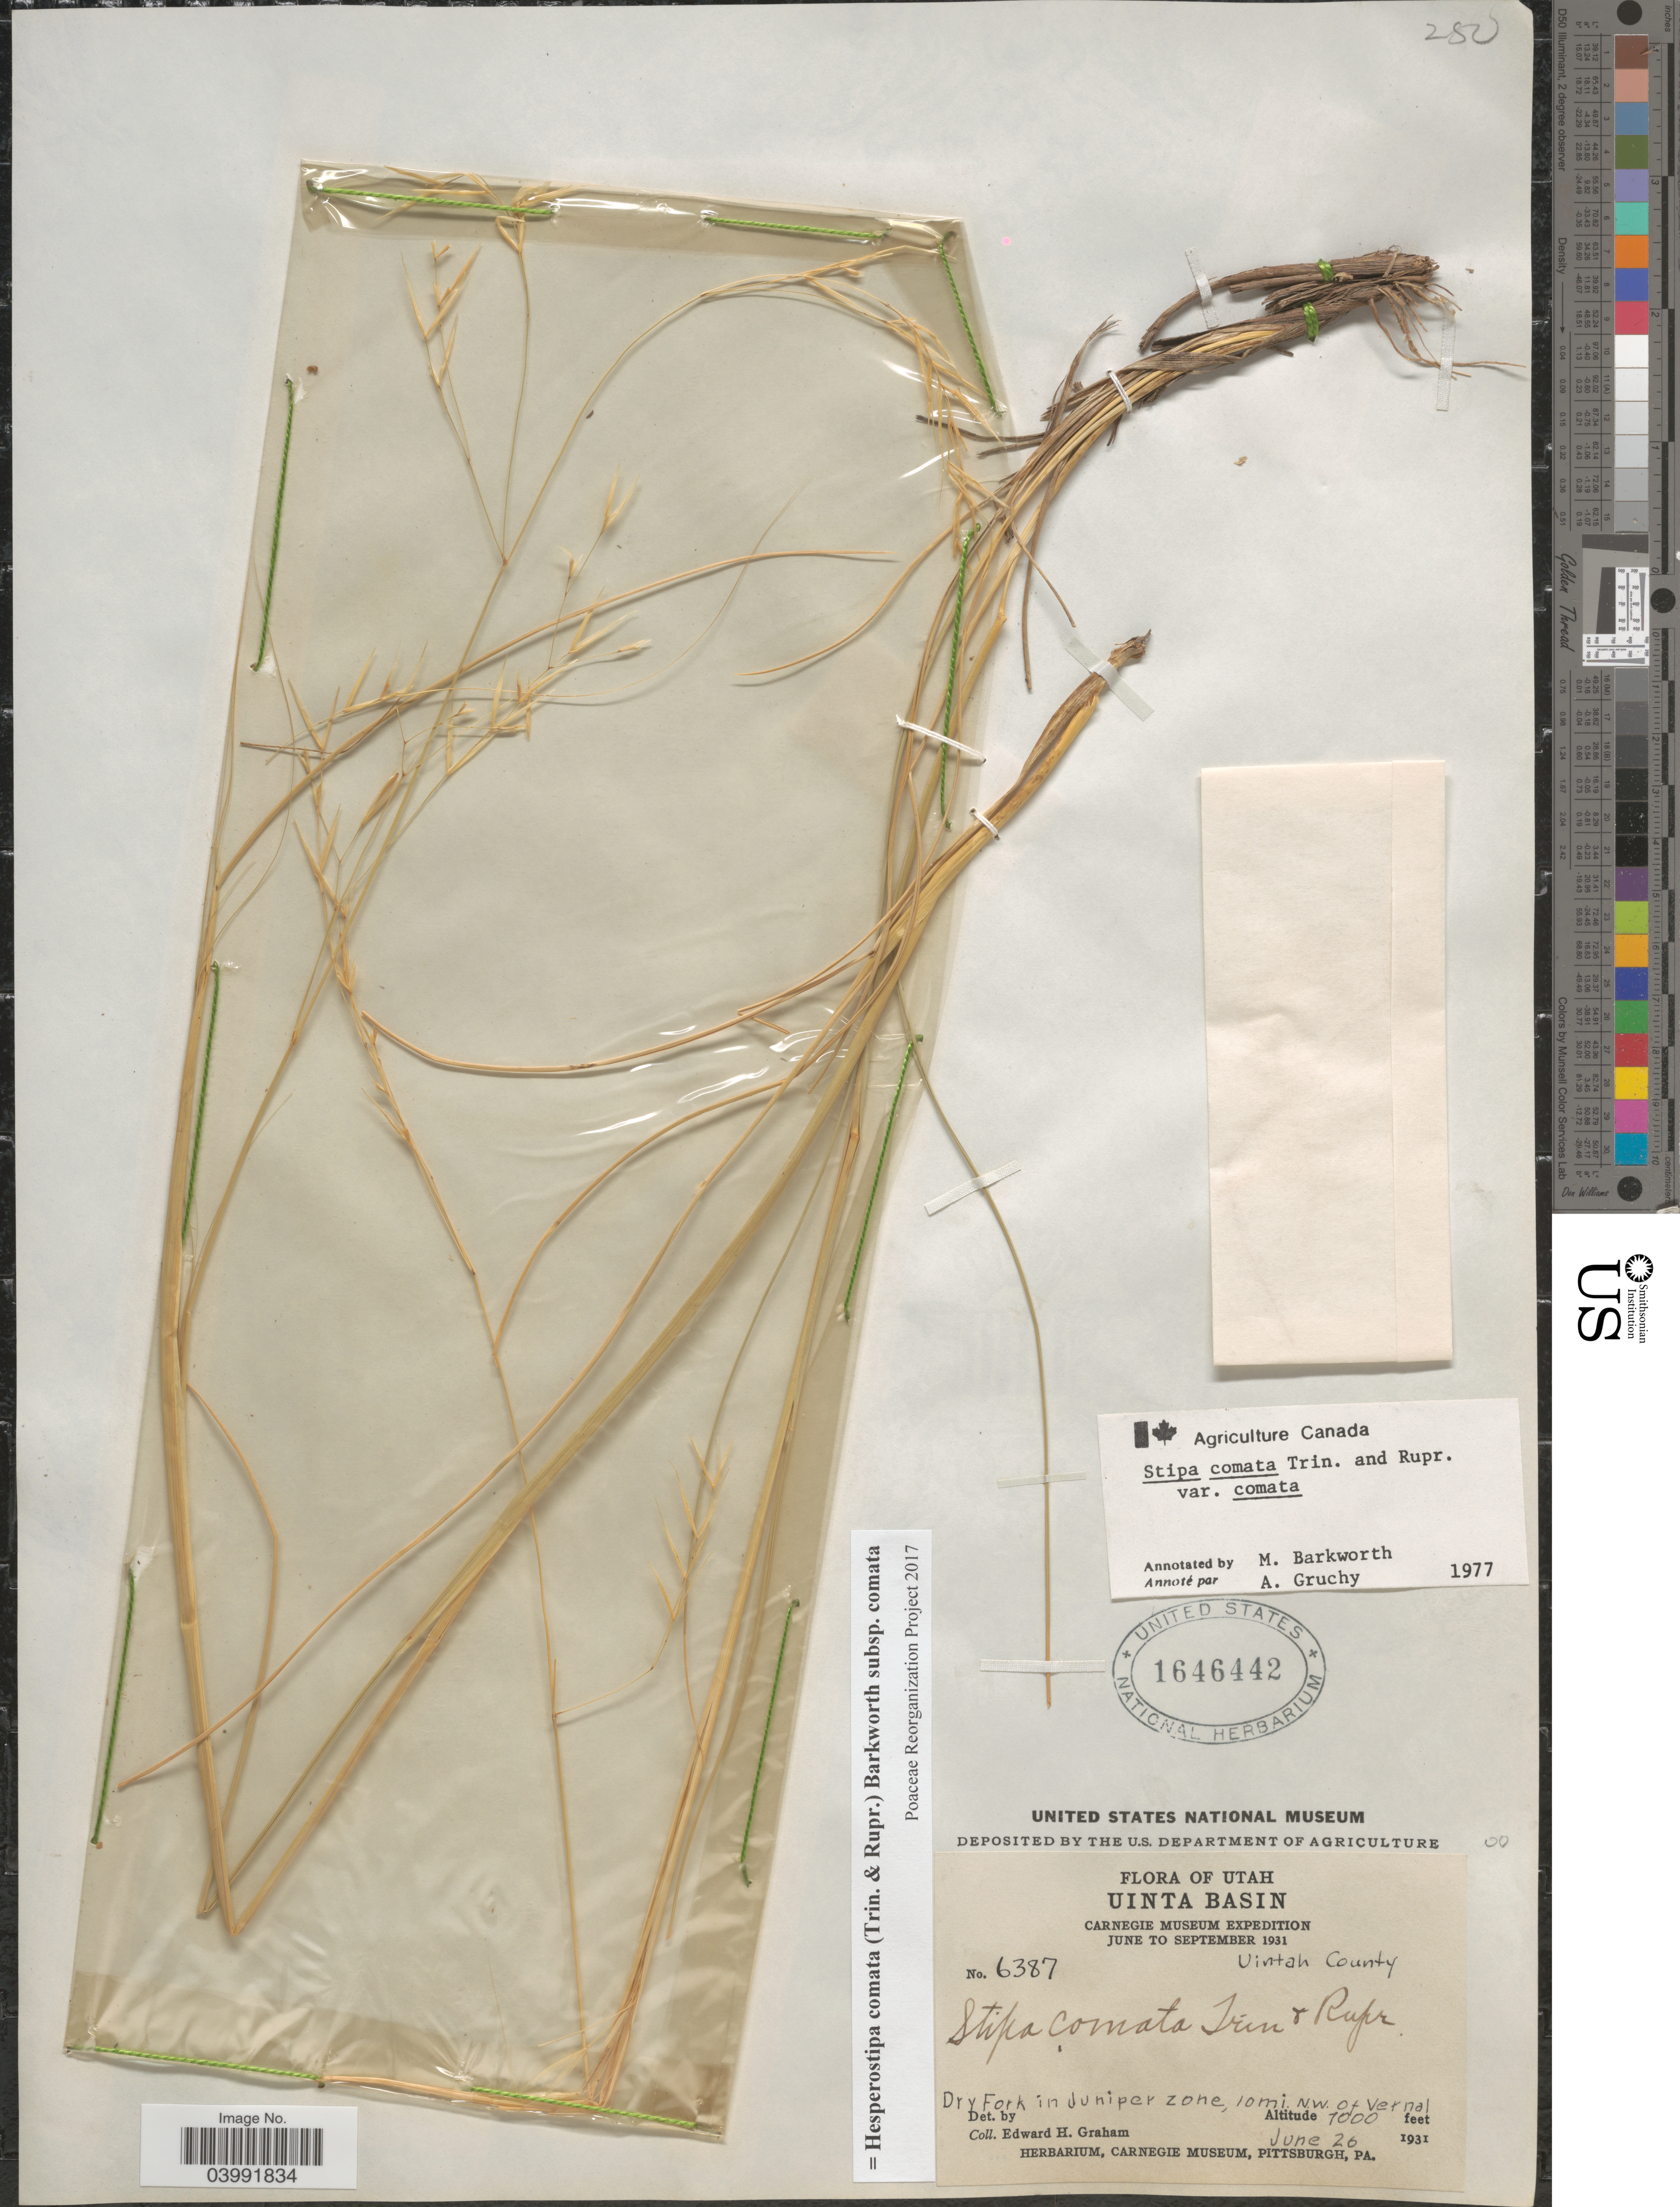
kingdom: Plantae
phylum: Tracheophyta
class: Liliopsida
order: Poales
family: Poaceae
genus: Hesperostipa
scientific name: Hesperostipa comata subsp. comata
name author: (Trin. & Rupr.) Barkworth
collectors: E. H. Graham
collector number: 6387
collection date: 1931-06-26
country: United States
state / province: Utah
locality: Uinta Basin. Uintah County. Dry Fork in Juniper zone, 10 mi. N.W. of Vernal.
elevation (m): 2134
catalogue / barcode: US 1646442